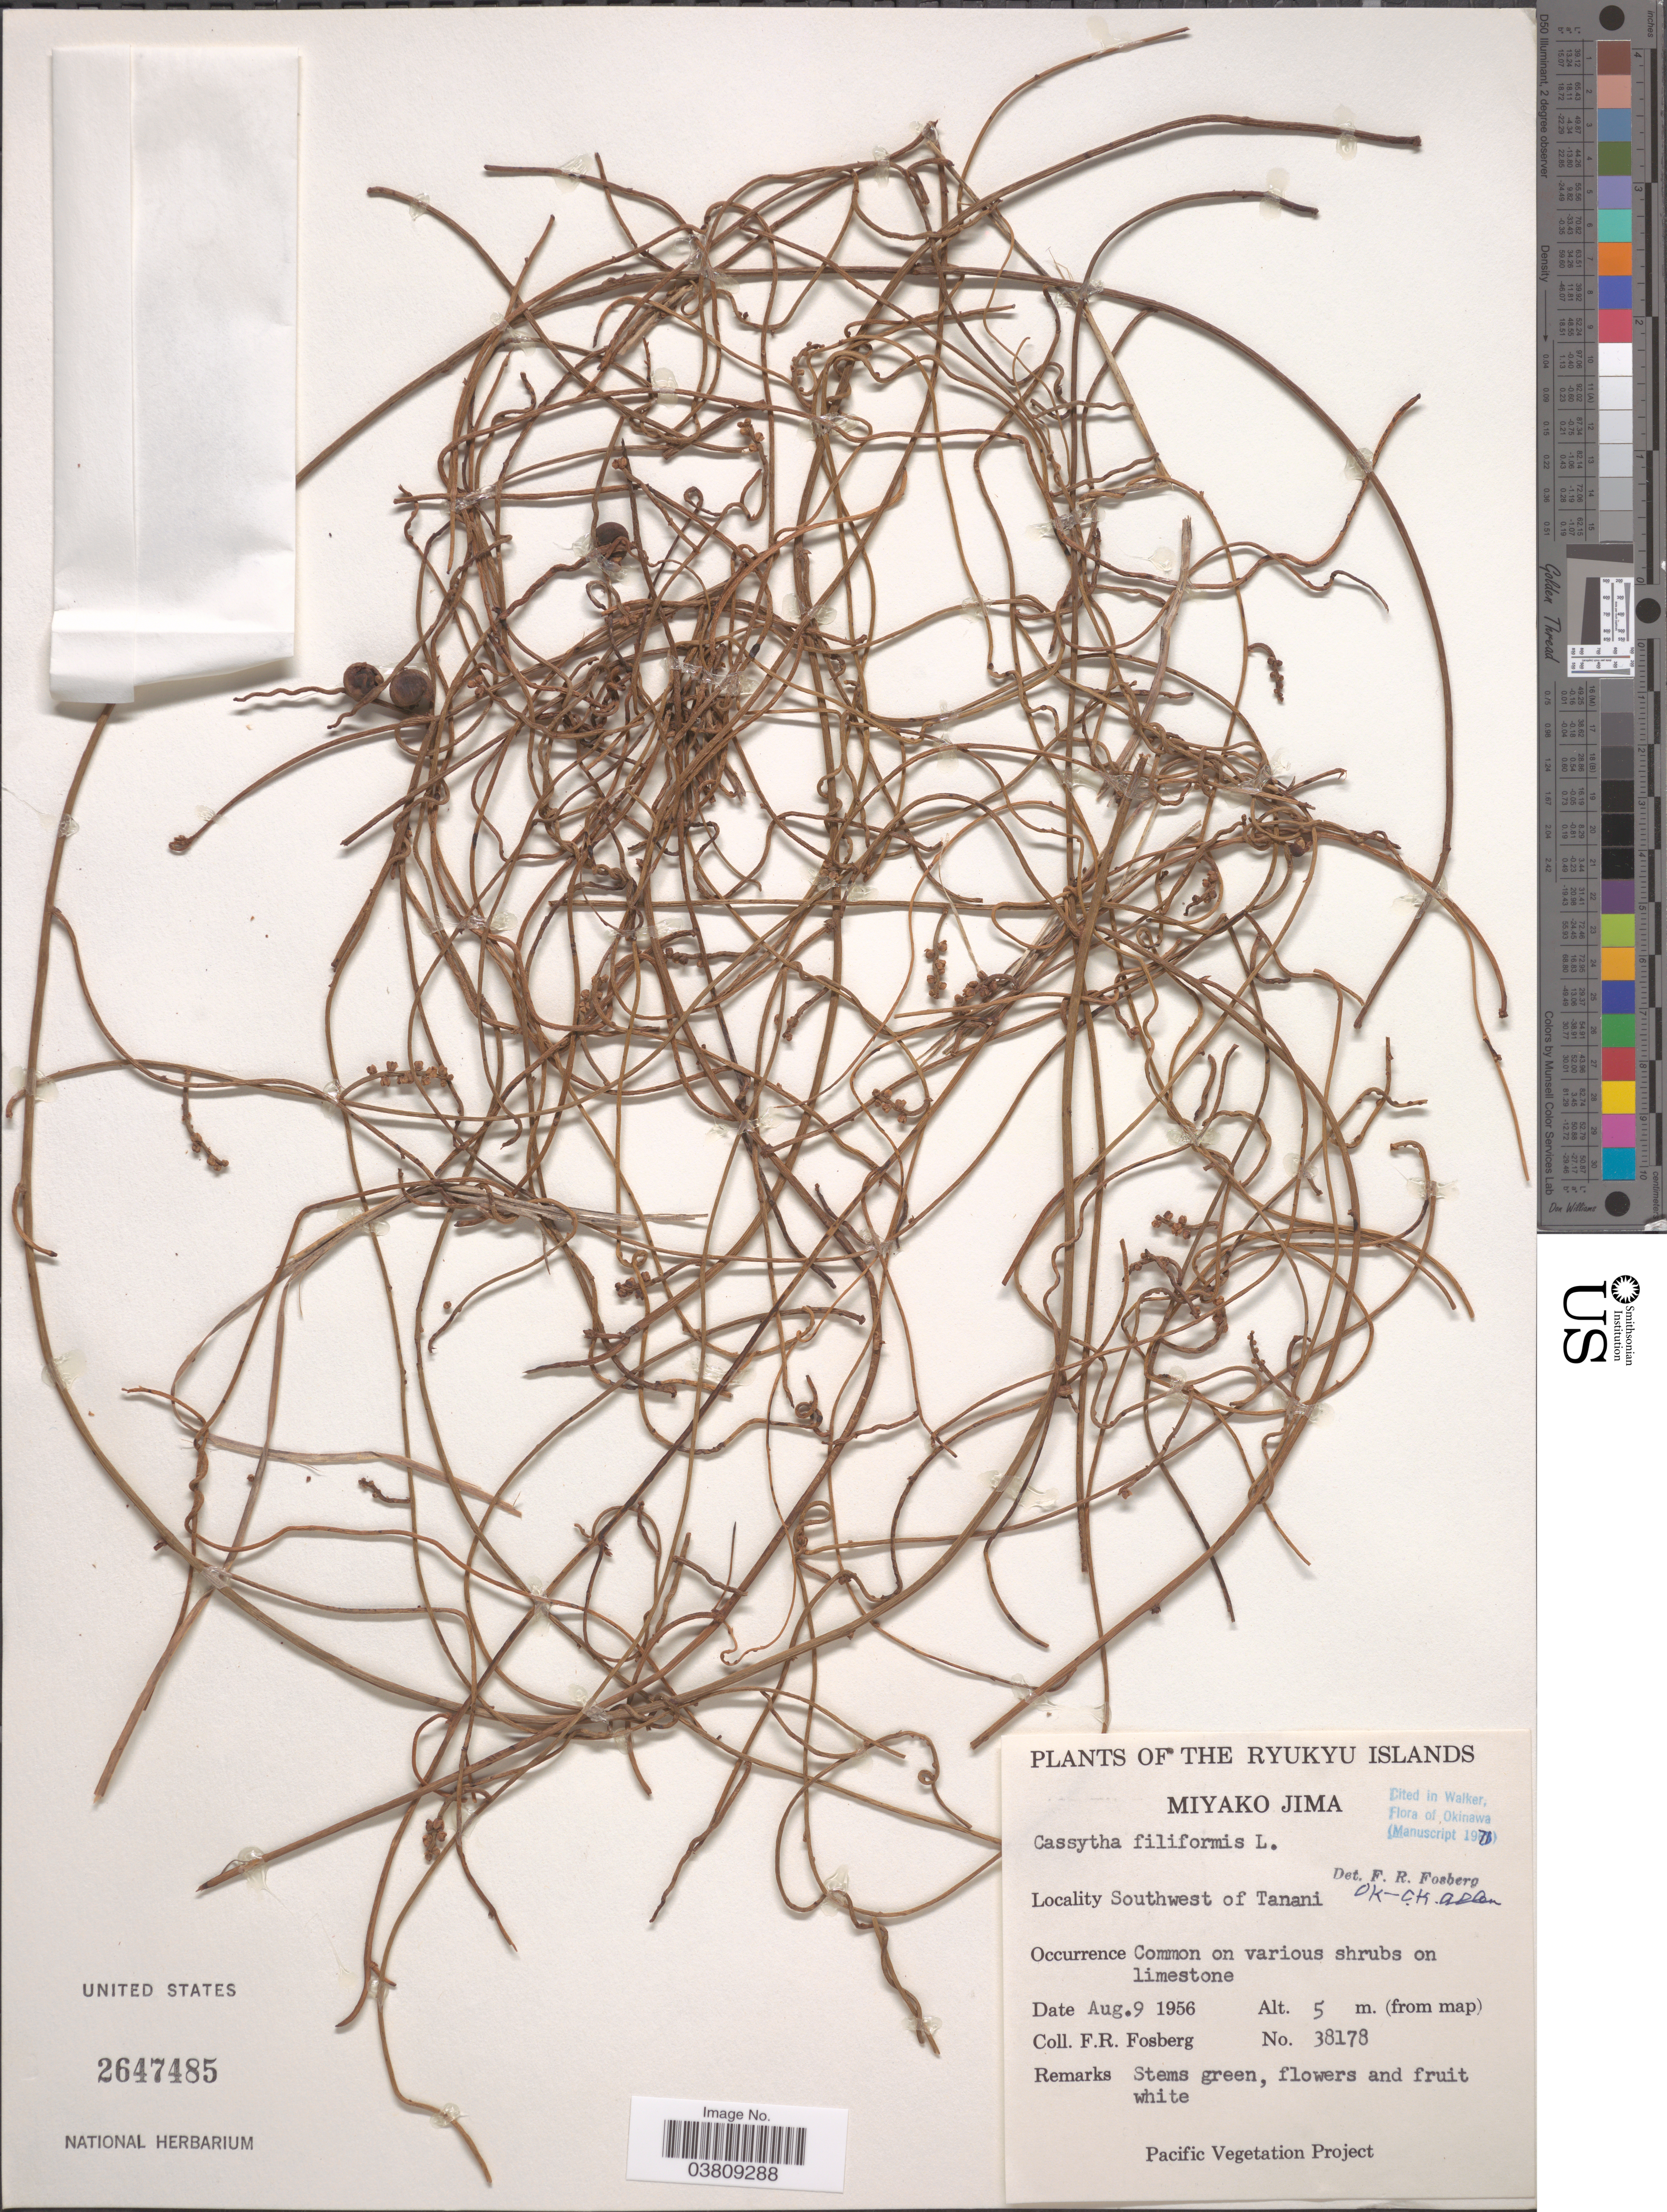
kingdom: Plantae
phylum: Tracheophyta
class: Magnoliopsida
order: Laurales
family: Lauraceae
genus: Cassytha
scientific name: Cassytha filiformis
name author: L.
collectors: F. R. Fosberg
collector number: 38178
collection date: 1956-08-09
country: Japan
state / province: Okinawa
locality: Ryukyu Islands. Miyako Jima. Southwest of Tanani.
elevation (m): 5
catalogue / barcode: US 2647485